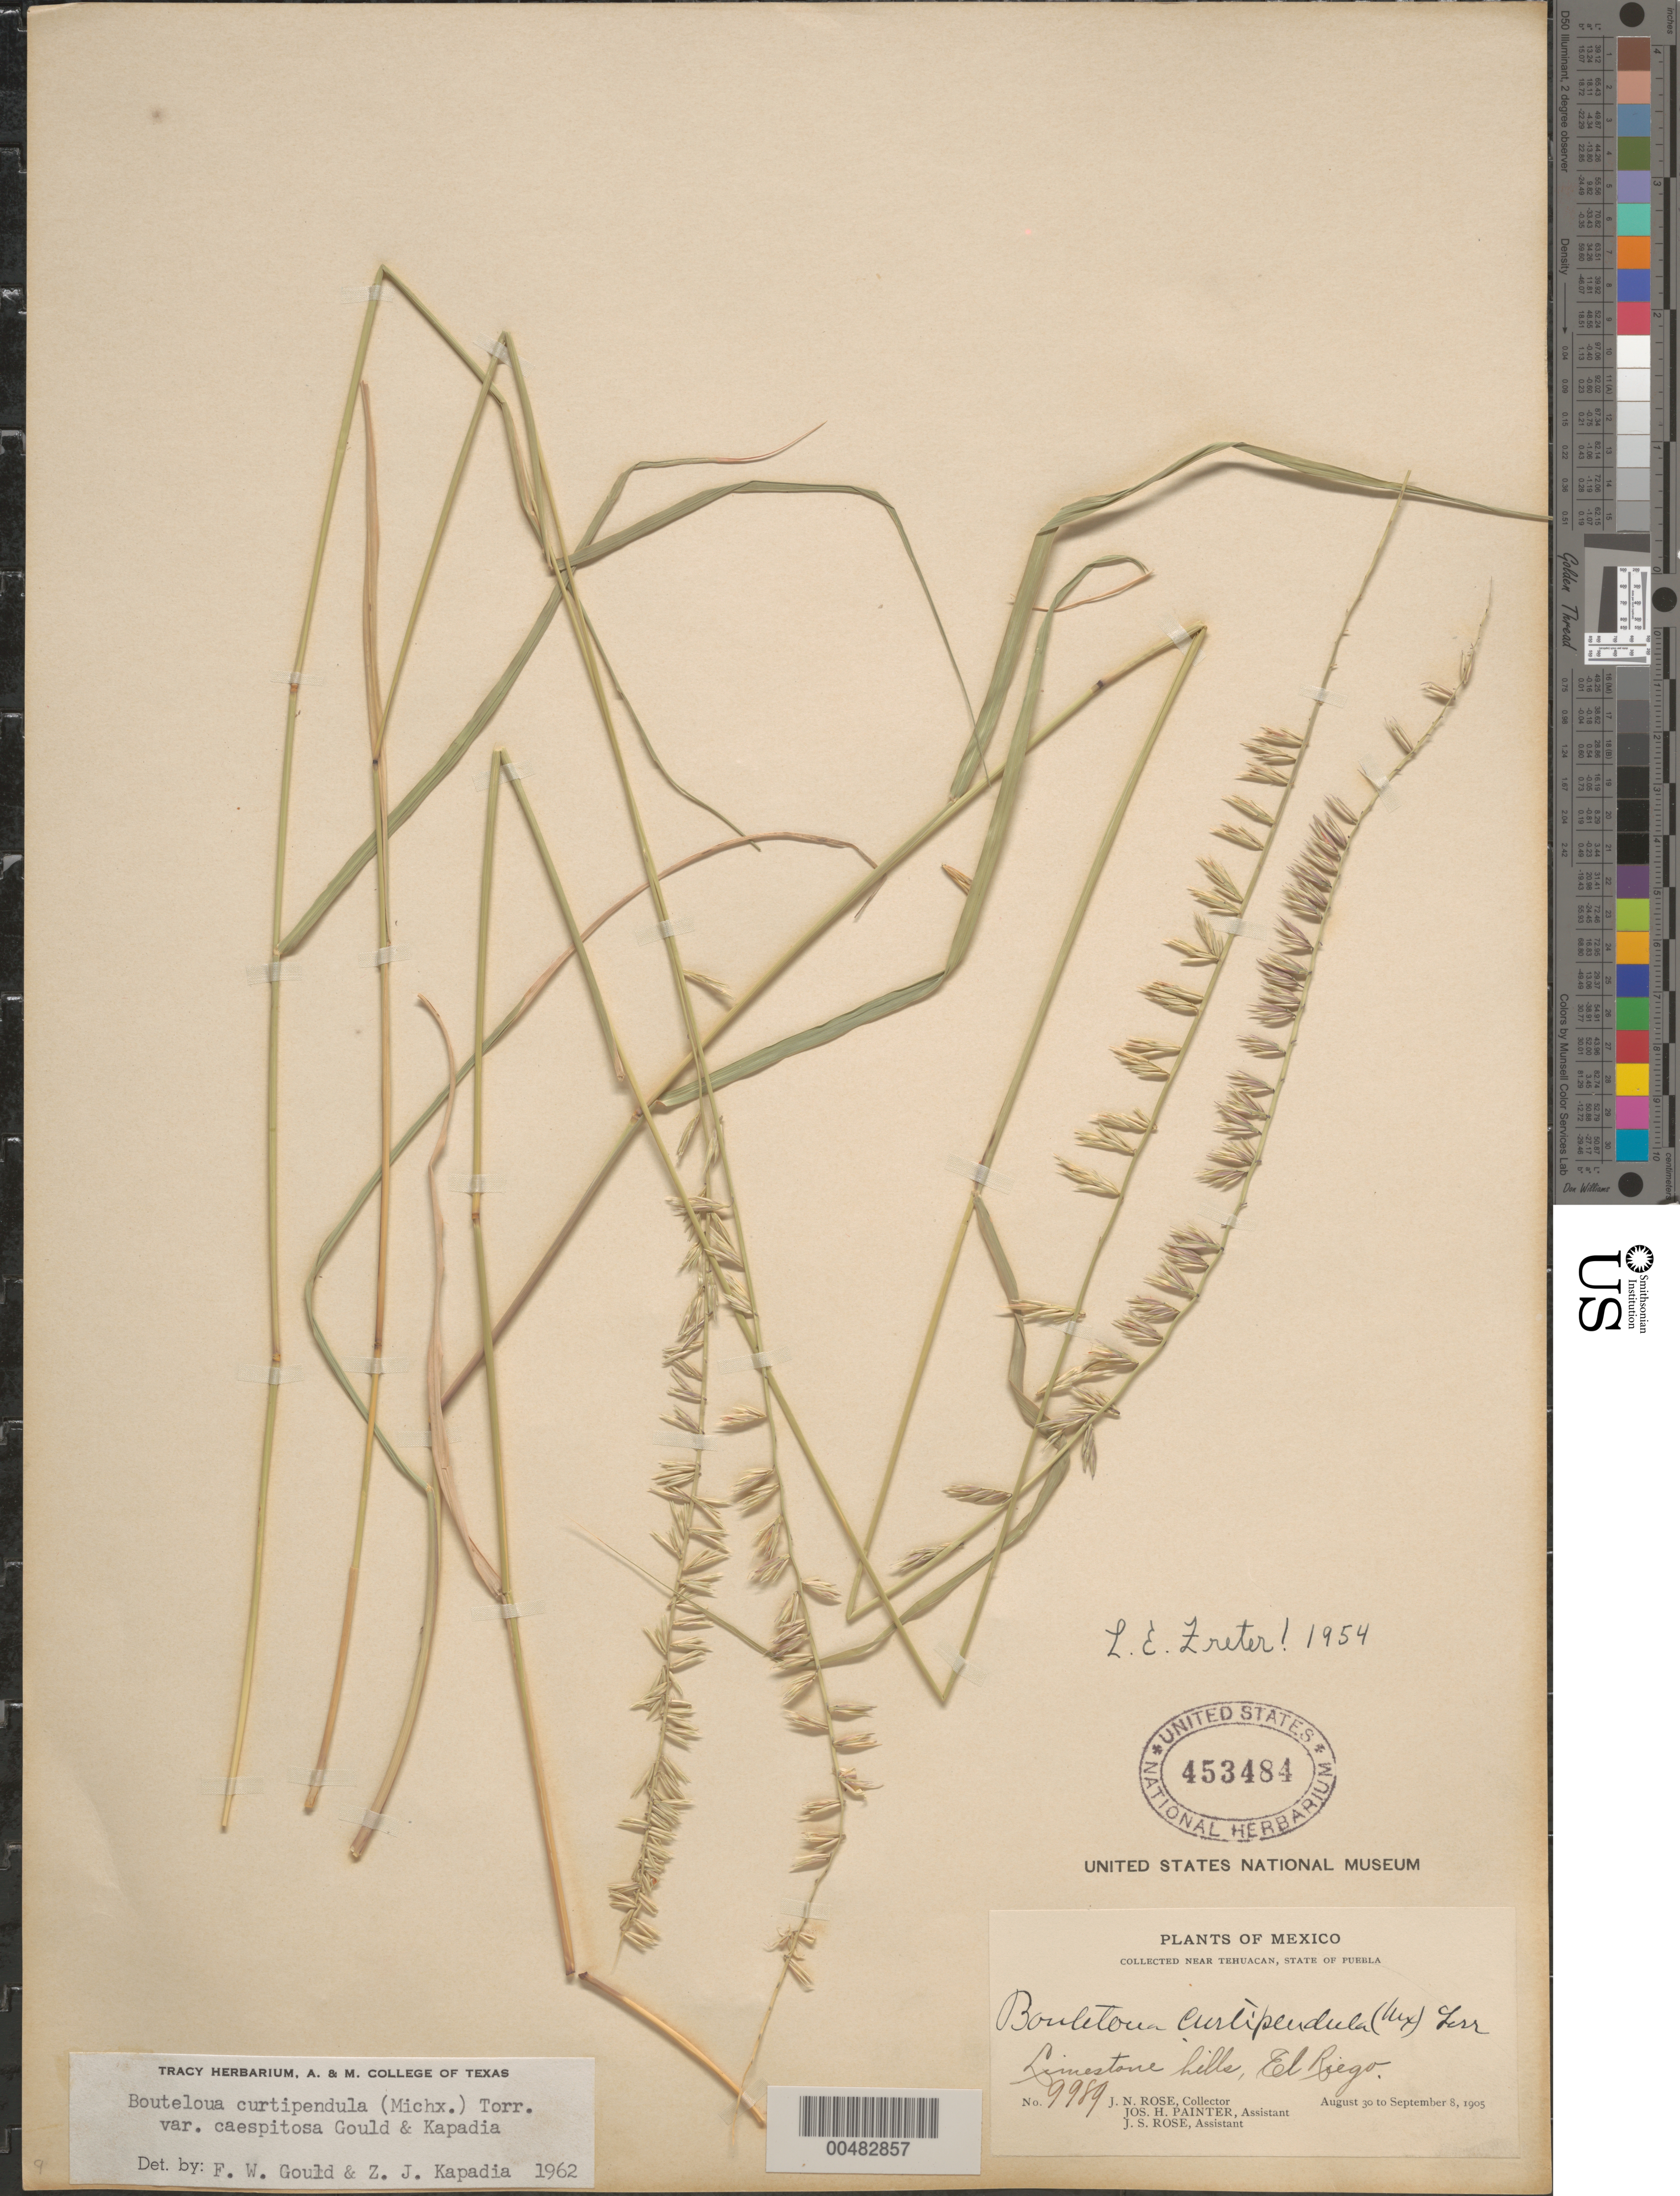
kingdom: Plantae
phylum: Tracheophyta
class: Liliopsida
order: Poales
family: Poaceae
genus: Bouteloua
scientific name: Bouteloua curtipendula var. caespitosa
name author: Gould & Kapadia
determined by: Gould, F. W.; Kapadia, Zarir J.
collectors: J. N. Rose, J. H. Painter & J. S. Rose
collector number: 9989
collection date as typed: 30 Aug 1905 to 8 Sep 1905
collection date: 1905-08-30/1905-09-08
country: Mexico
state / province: Puebla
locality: Near Tehuacan, El Riego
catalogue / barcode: US 453484